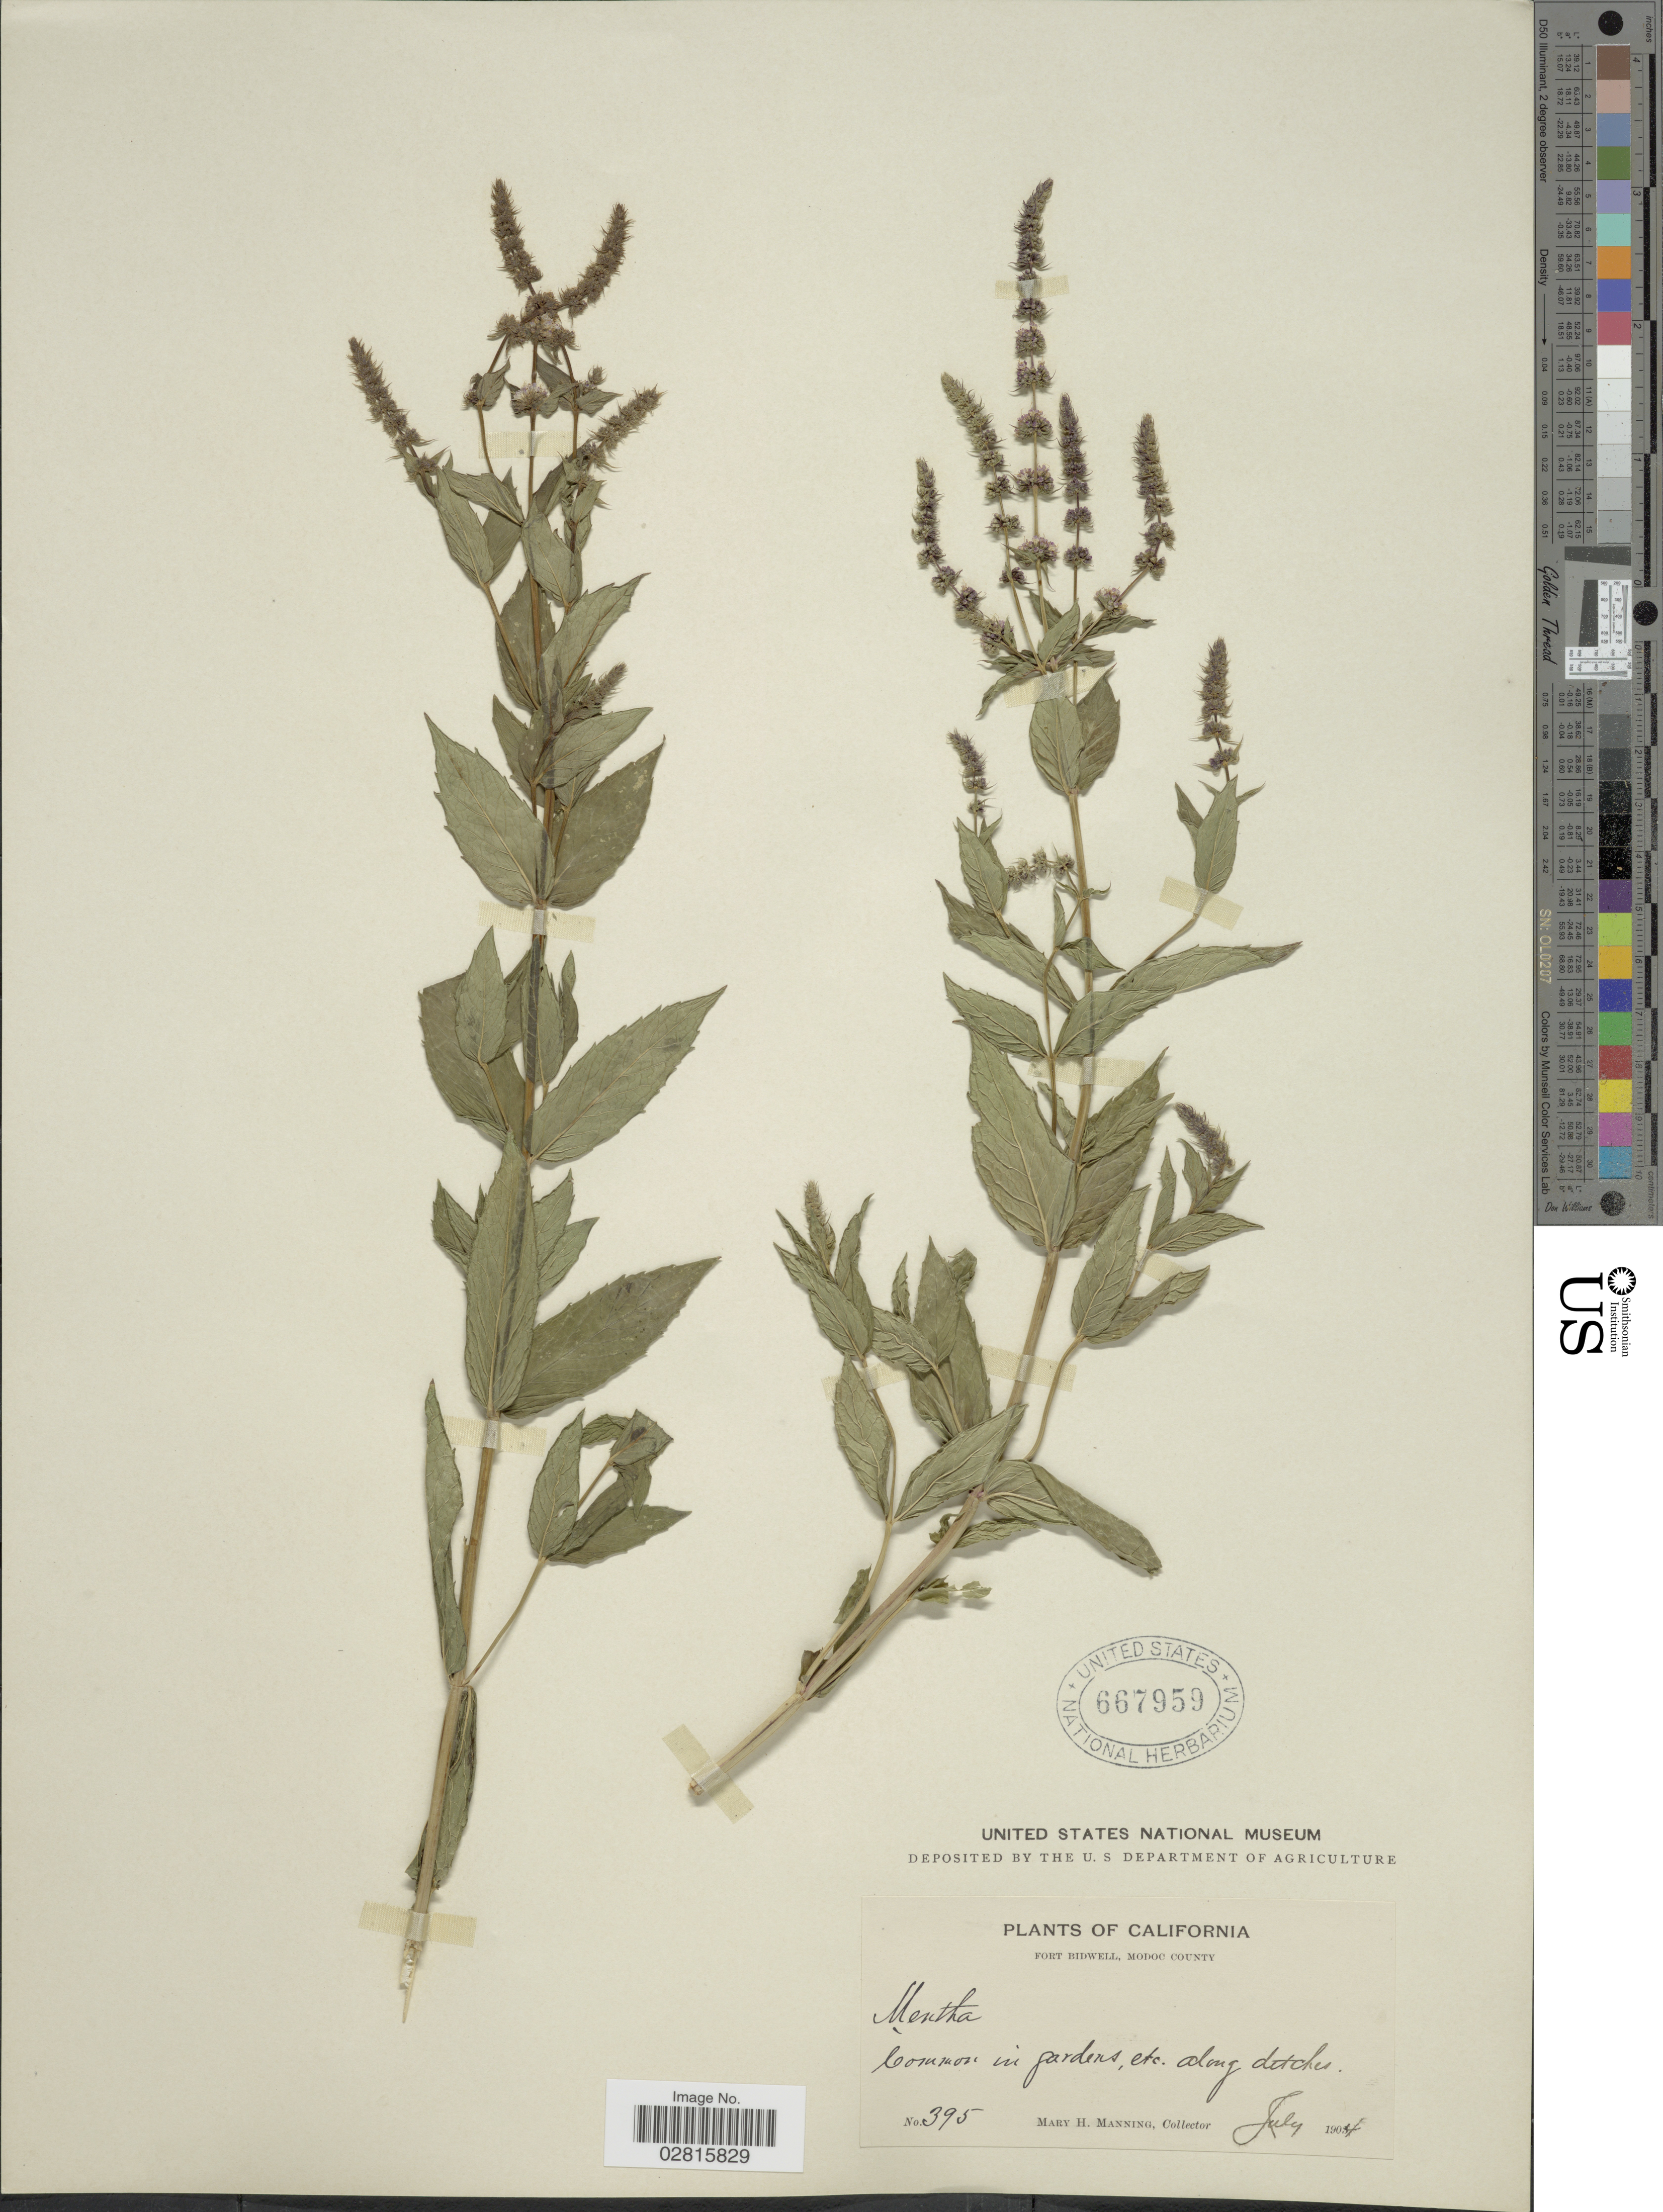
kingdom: Plantae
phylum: Tracheophyta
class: Magnoliopsida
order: Lamiales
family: Lamiaceae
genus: Mentha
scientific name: Mentha spicata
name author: L.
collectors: M. Manning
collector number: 395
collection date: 1904-07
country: United States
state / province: California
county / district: Modoc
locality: Fort Bidwell, Modoc County. Common in gardens, etc. along ditches.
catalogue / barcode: US 667959